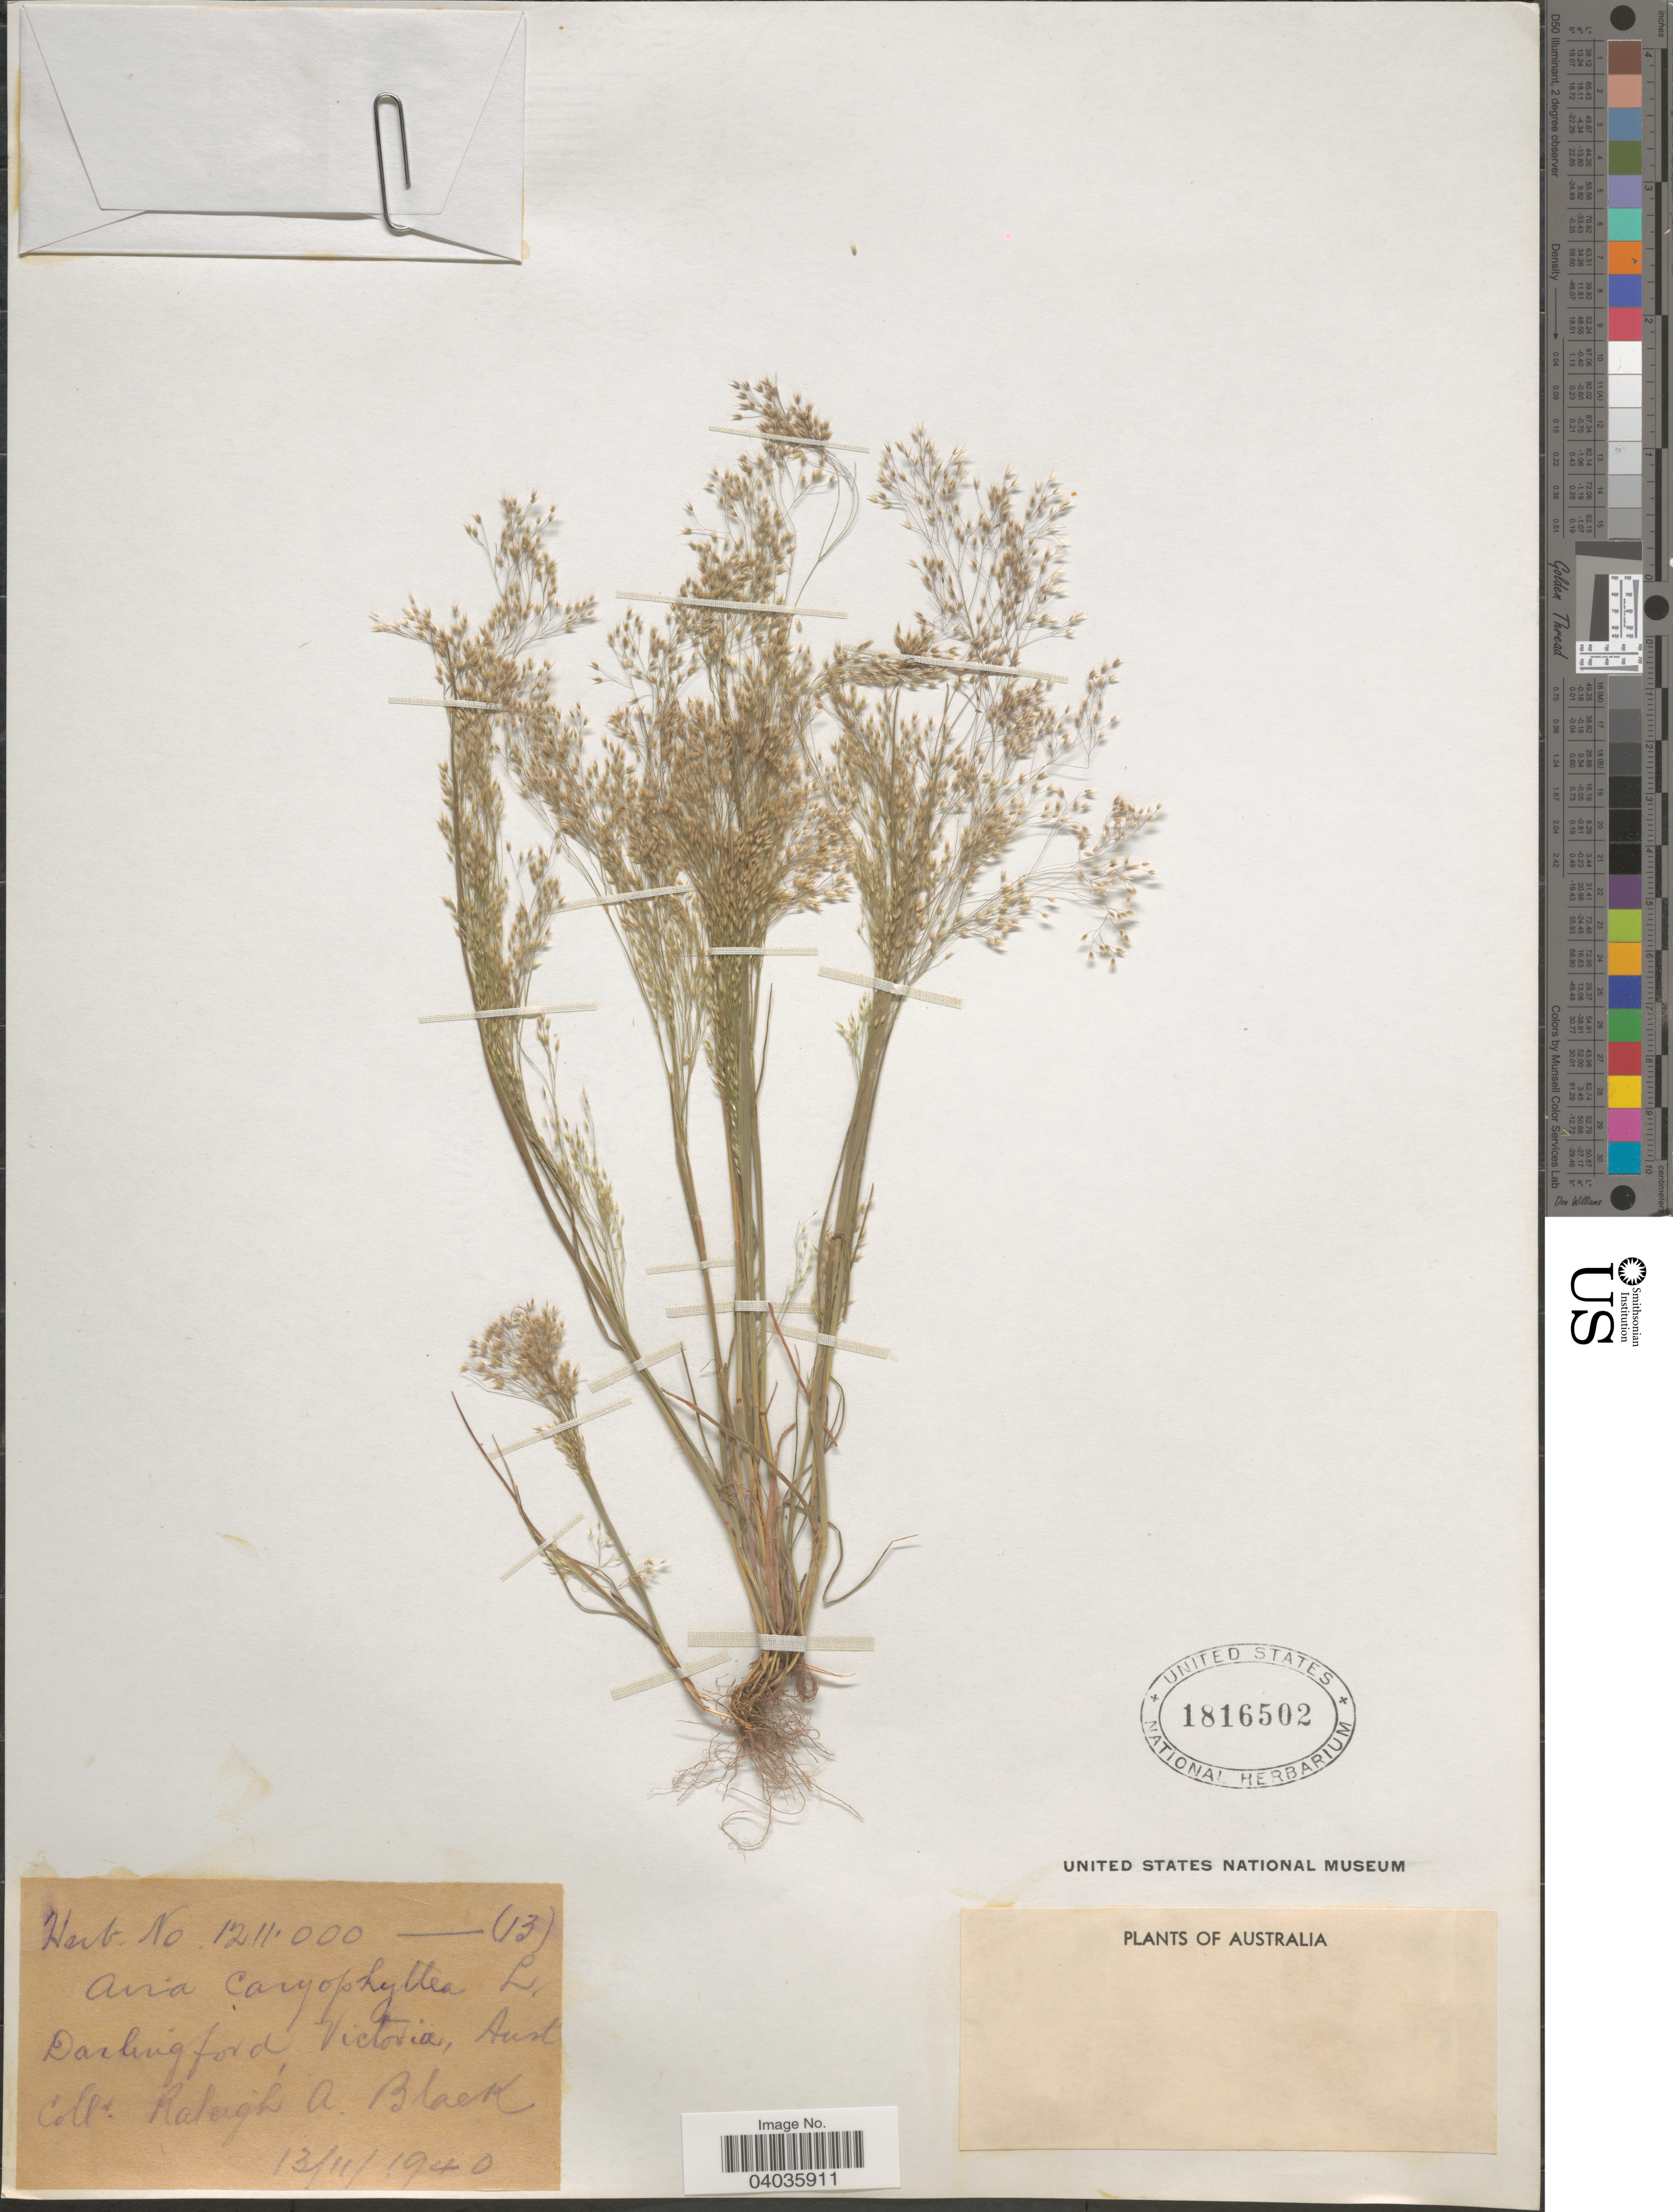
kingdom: Plantae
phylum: Tracheophyta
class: Liliopsida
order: Poales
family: Poaceae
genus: Aira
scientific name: Aira caryophyllea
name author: L.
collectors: R. A. Black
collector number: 1211000(13)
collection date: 1940-11-13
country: Australia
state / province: Victoria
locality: Darlingford, Victoria.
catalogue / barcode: US 1816502